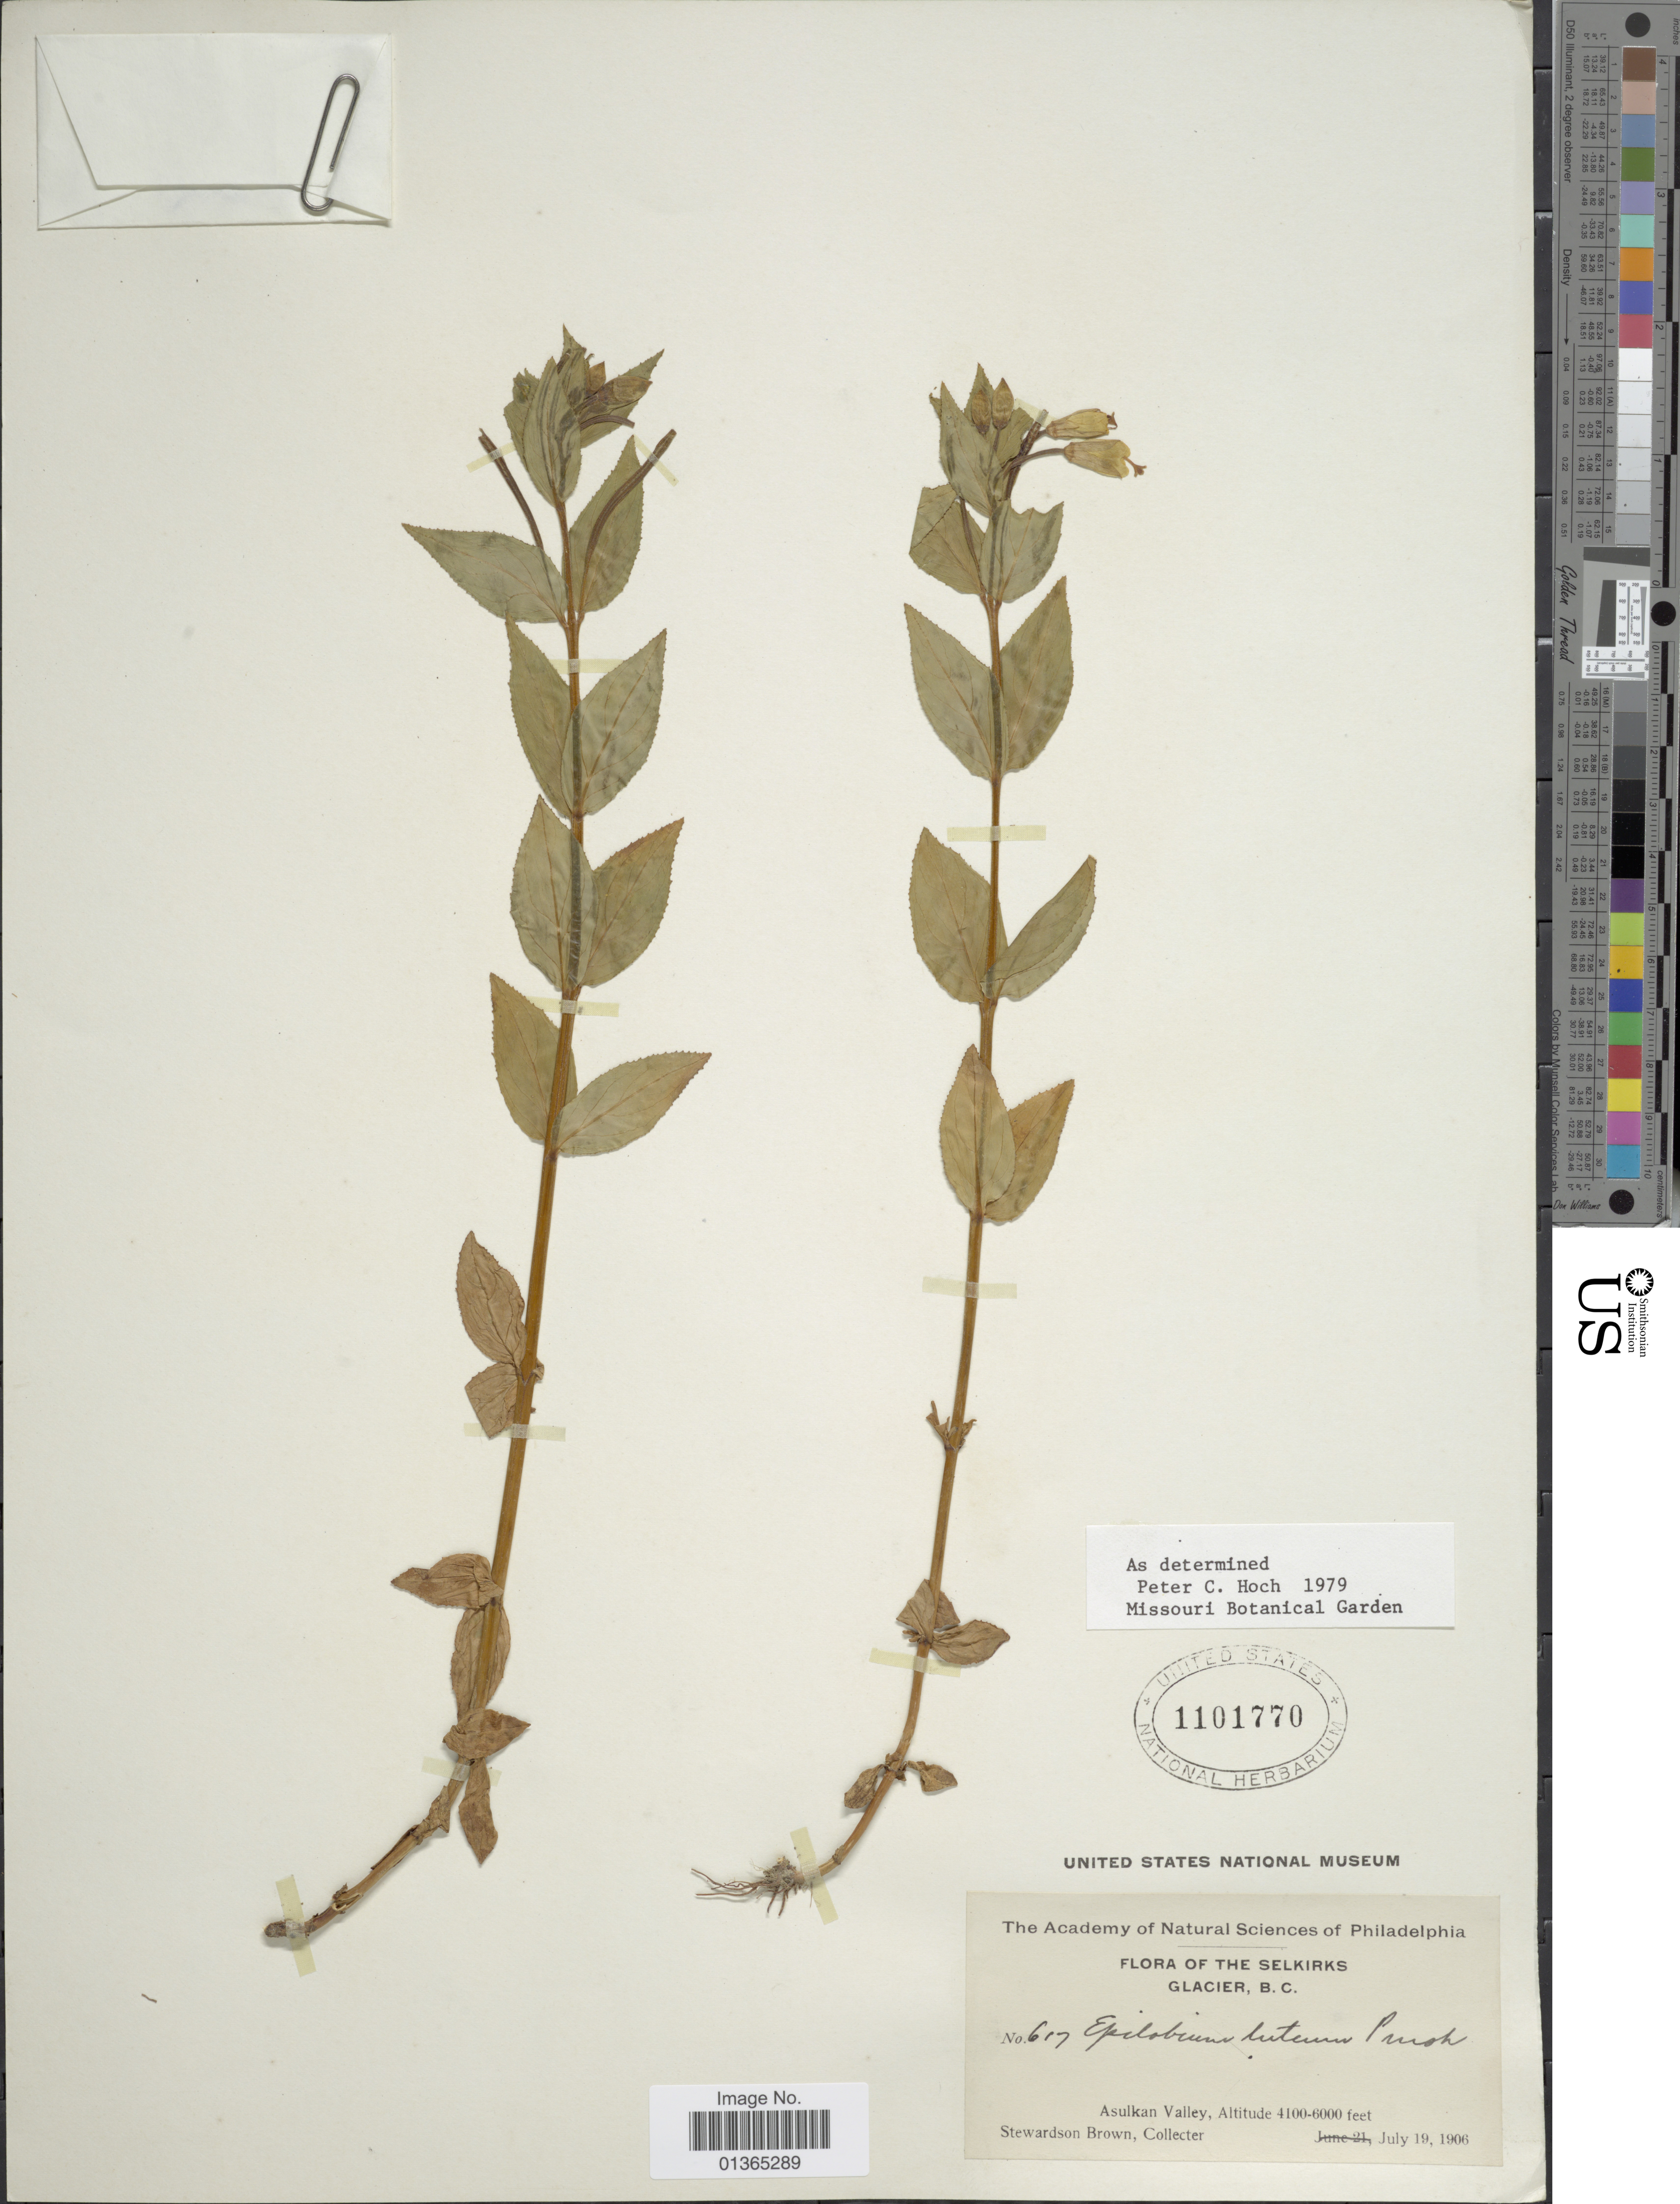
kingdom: Plantae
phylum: Tracheophyta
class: Magnoliopsida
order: Myrtales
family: Onagraceae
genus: Epilobium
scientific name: Epilobium luteum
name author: Pursh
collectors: S. Brown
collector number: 617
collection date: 1906-07-19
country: Canada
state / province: British Columbia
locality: Selkirks Glacier. Asulkan Valley.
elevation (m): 1250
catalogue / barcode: US 1101770